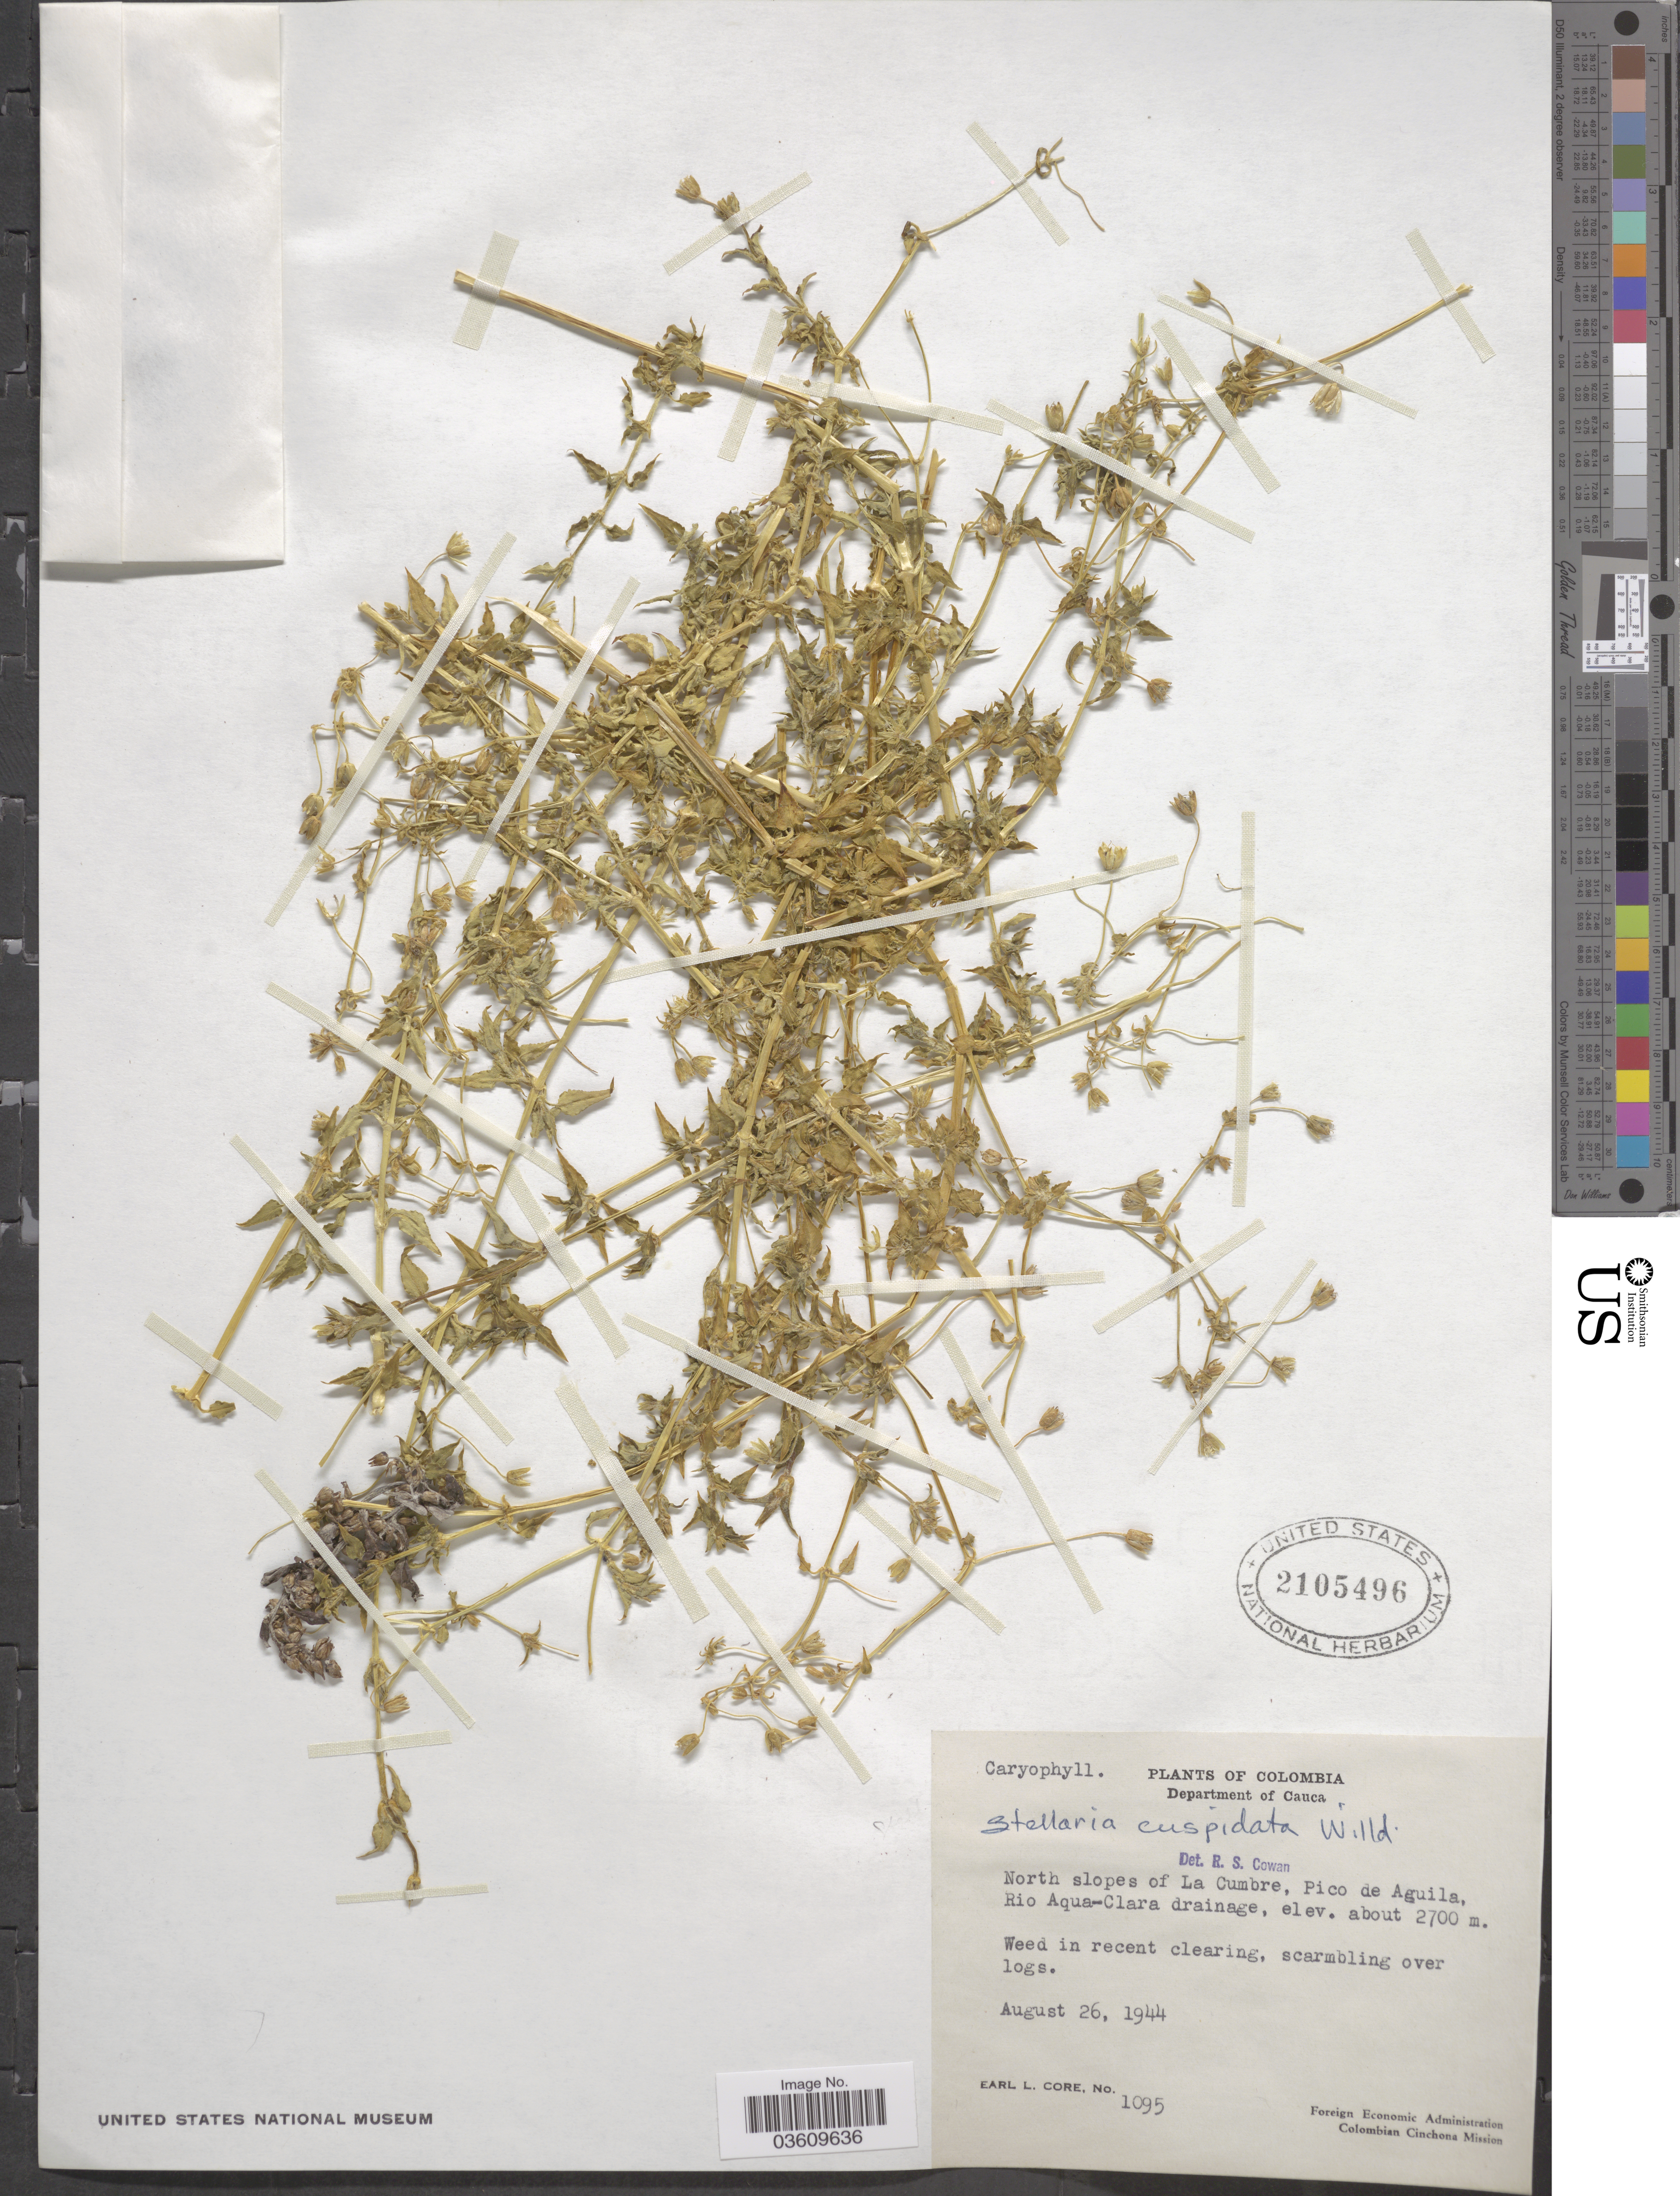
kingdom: Plantae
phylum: Tracheophyta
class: Magnoliopsida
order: Caryophyllales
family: Caryophyllaceae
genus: Stellaria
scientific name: Stellaria cuspidata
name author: Willd. ex Schltdl.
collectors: E. L. Core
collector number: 1095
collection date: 1944-08-26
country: Colombia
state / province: Cauca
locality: Department of Cauca. North slopes of La Cumbre, Pico de Aguila, Rio Aqua-Clara drainage.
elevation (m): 2700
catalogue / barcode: US 2105496